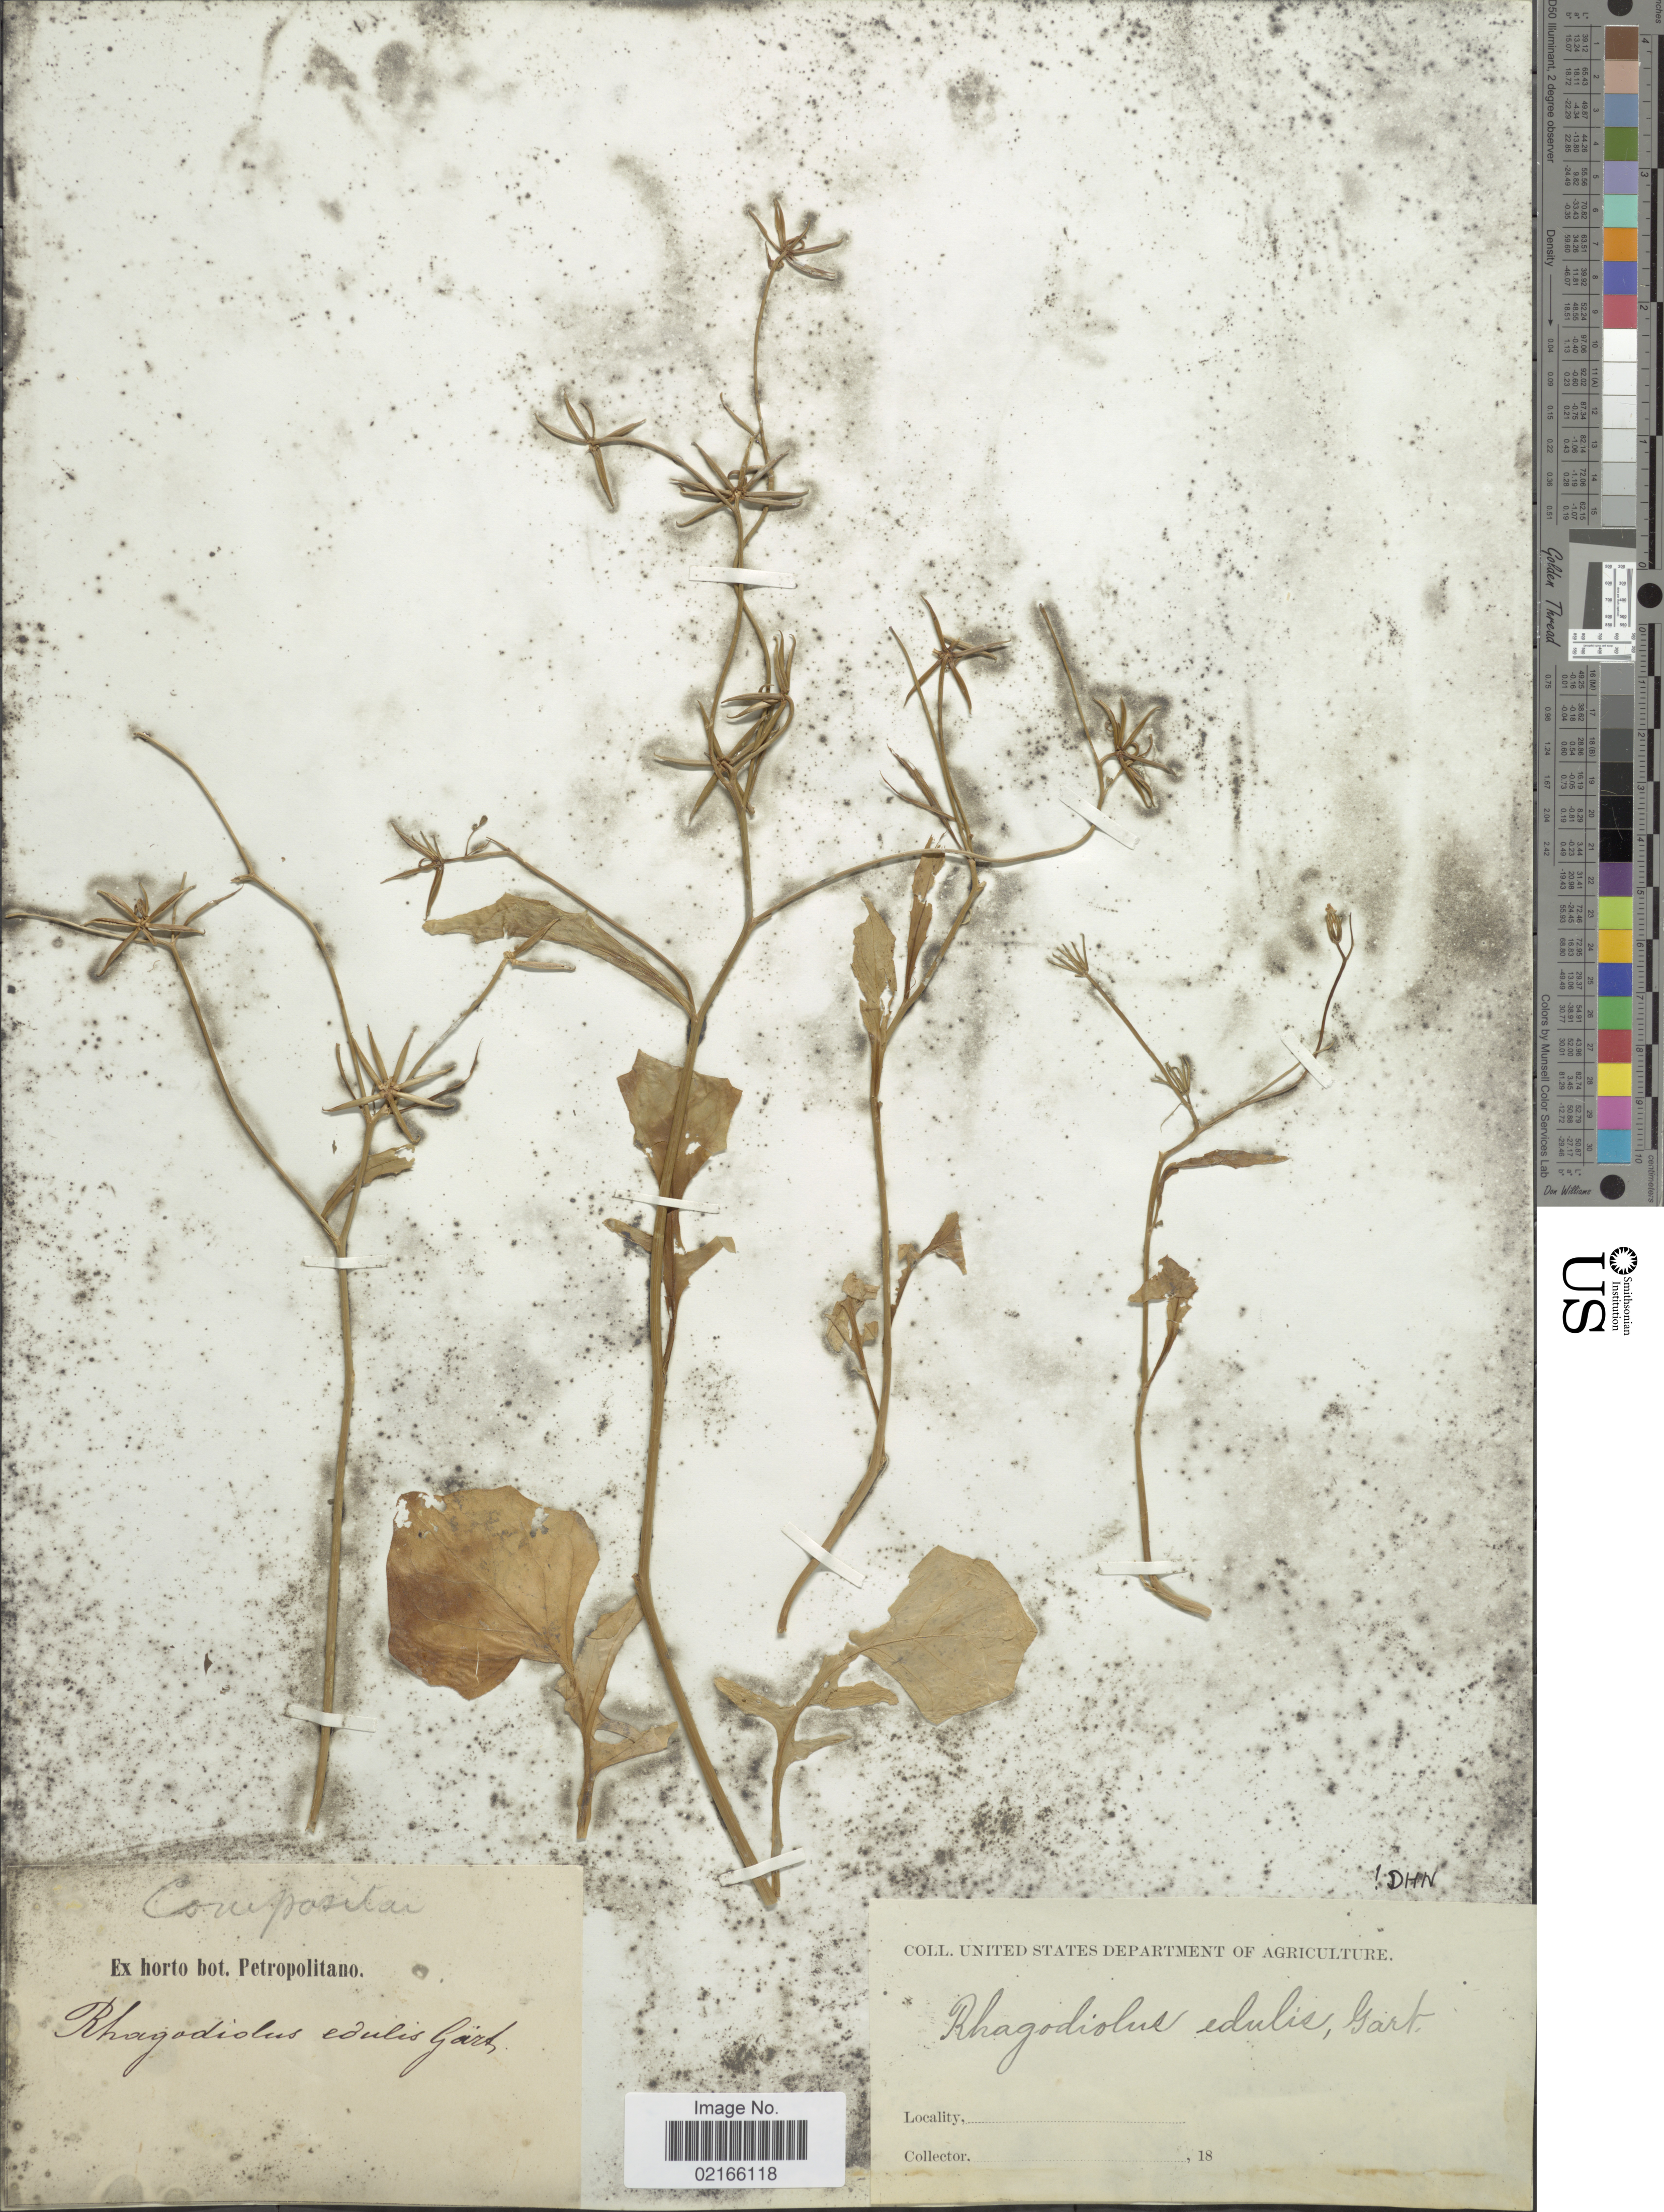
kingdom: Plantae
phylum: Tracheophyta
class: Magnoliopsida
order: Asterales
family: Asteraceae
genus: Rhagadiolus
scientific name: Rhagadiolus edulis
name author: Gaertn.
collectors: ex Herb. Horti Bot. Petropolitani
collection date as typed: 18